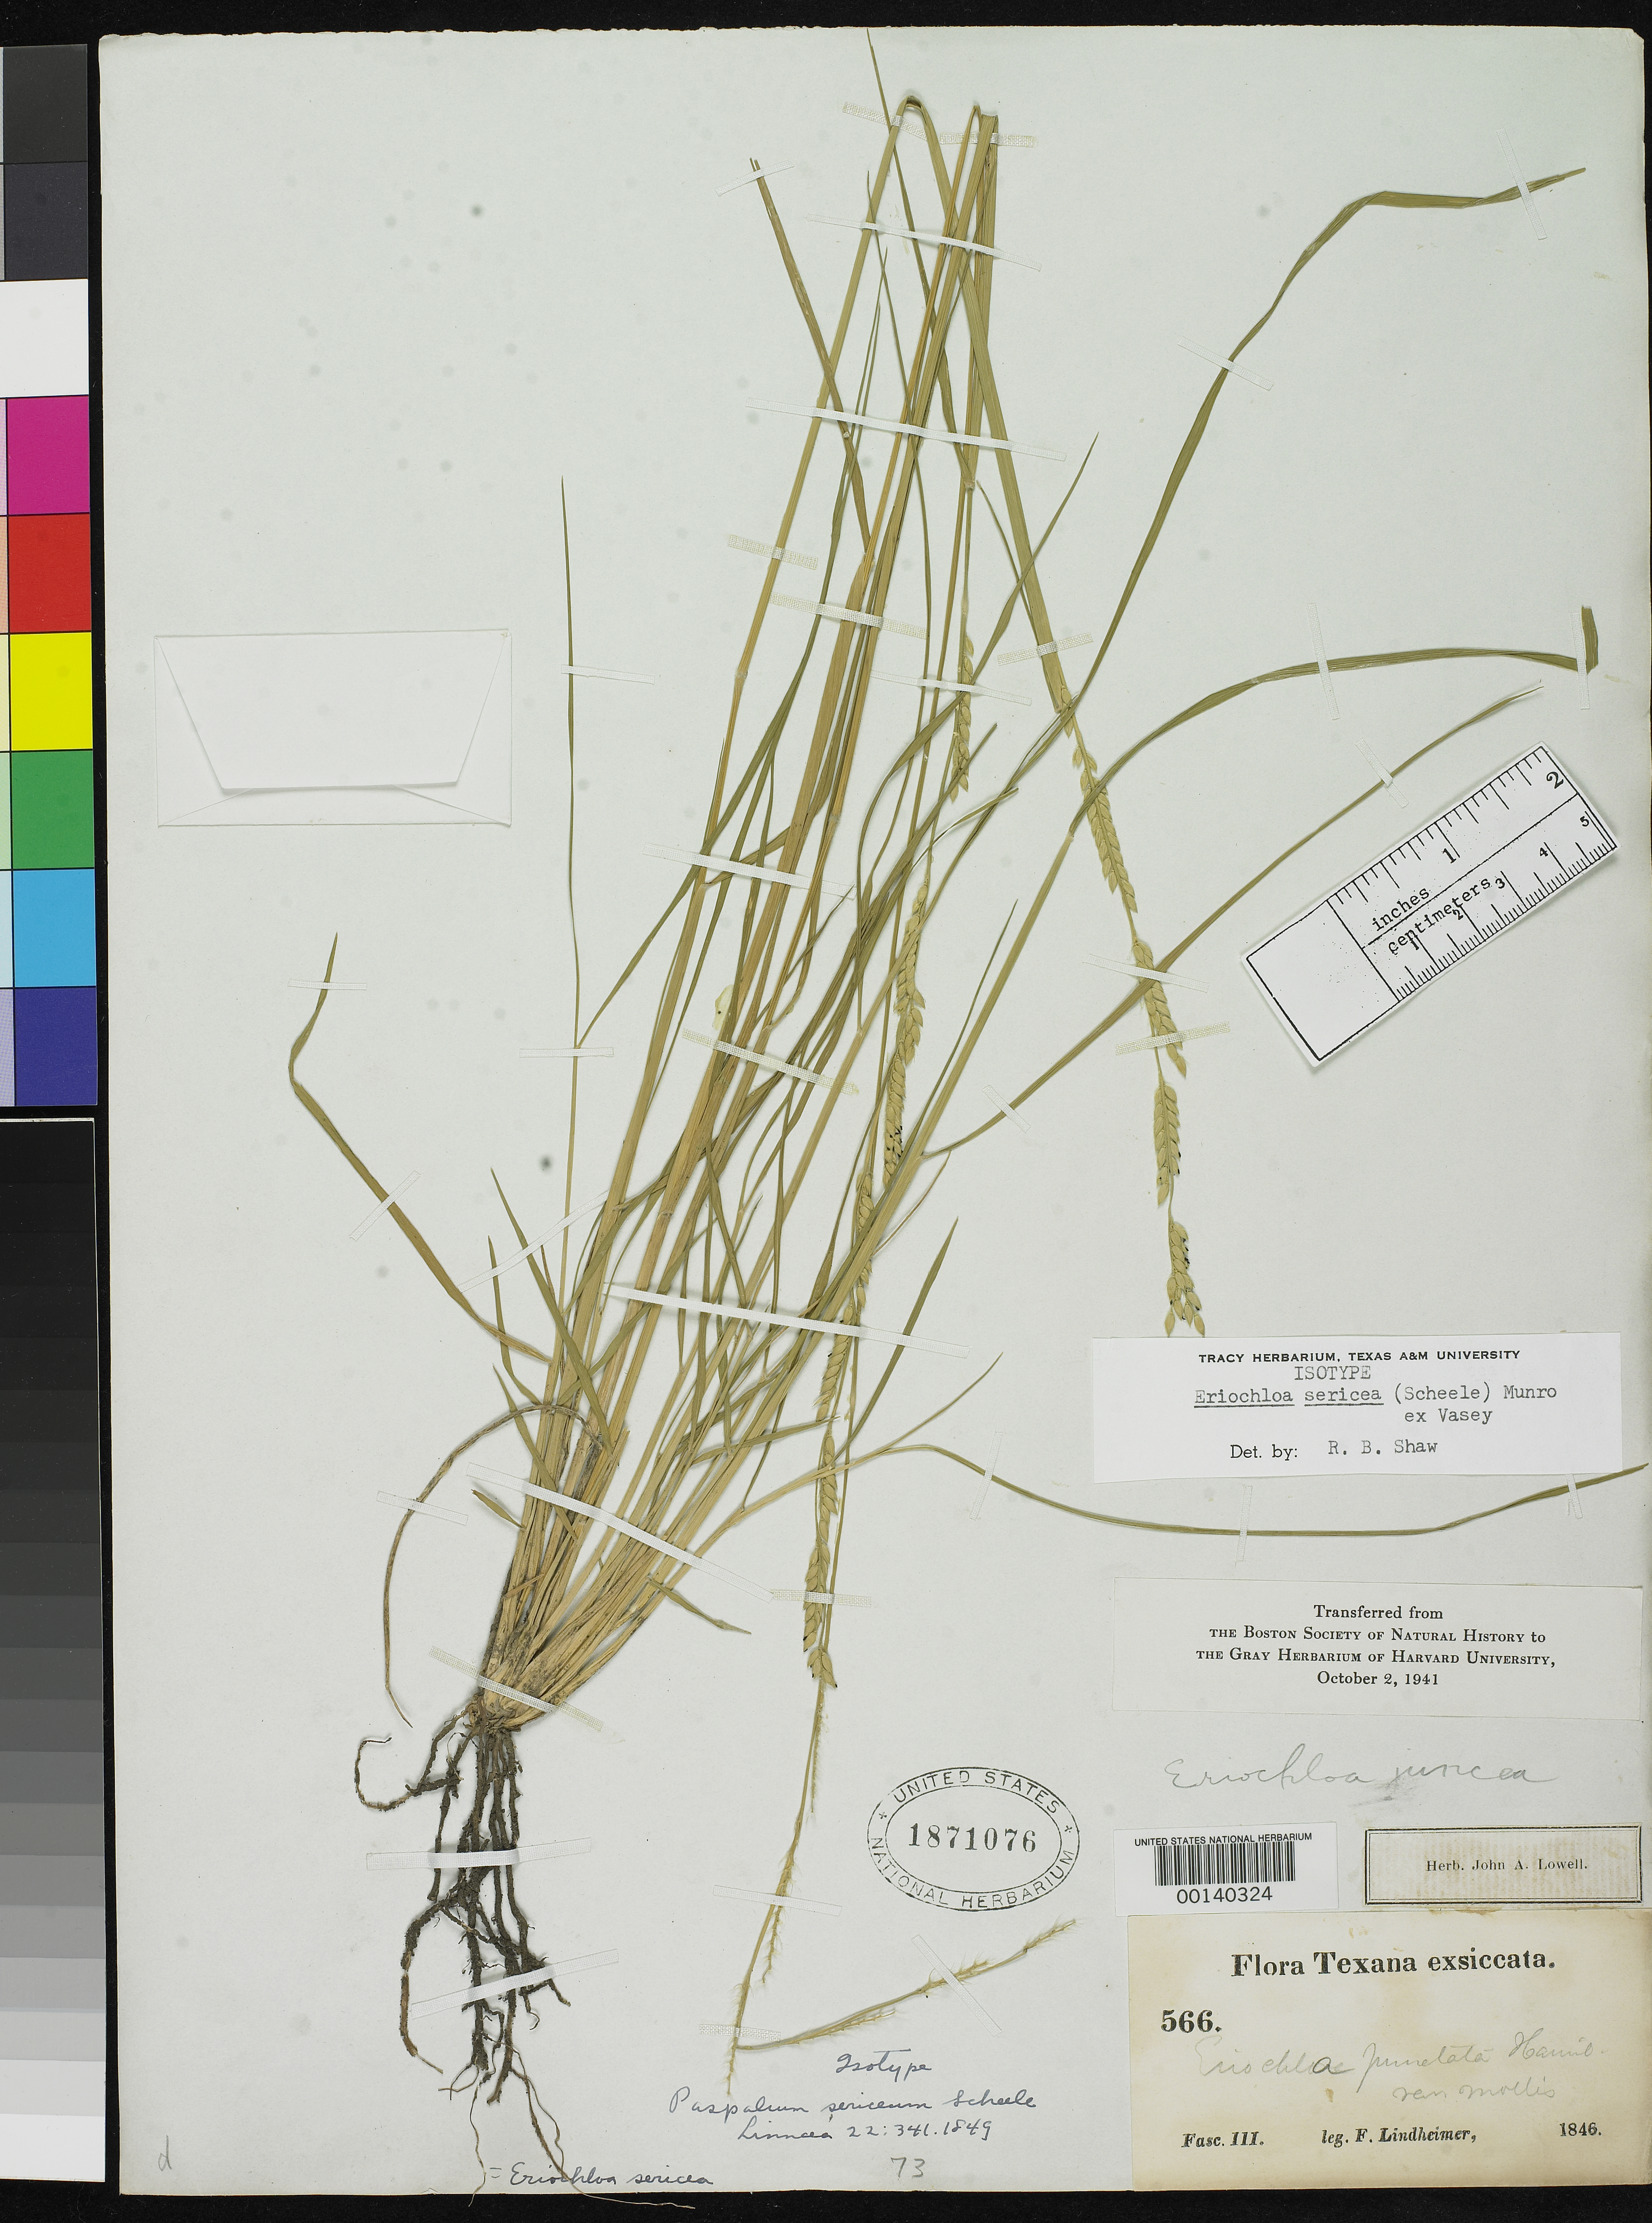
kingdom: Plantae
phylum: Tracheophyta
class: Liliopsida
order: Poales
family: Poaceae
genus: Paspalum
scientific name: Paspalum sericeum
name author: Scheele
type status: Isotype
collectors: F. J. Lindheimer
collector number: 566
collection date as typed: Jun 1846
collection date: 1846-06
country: United States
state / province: Texas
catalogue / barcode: US 1871076